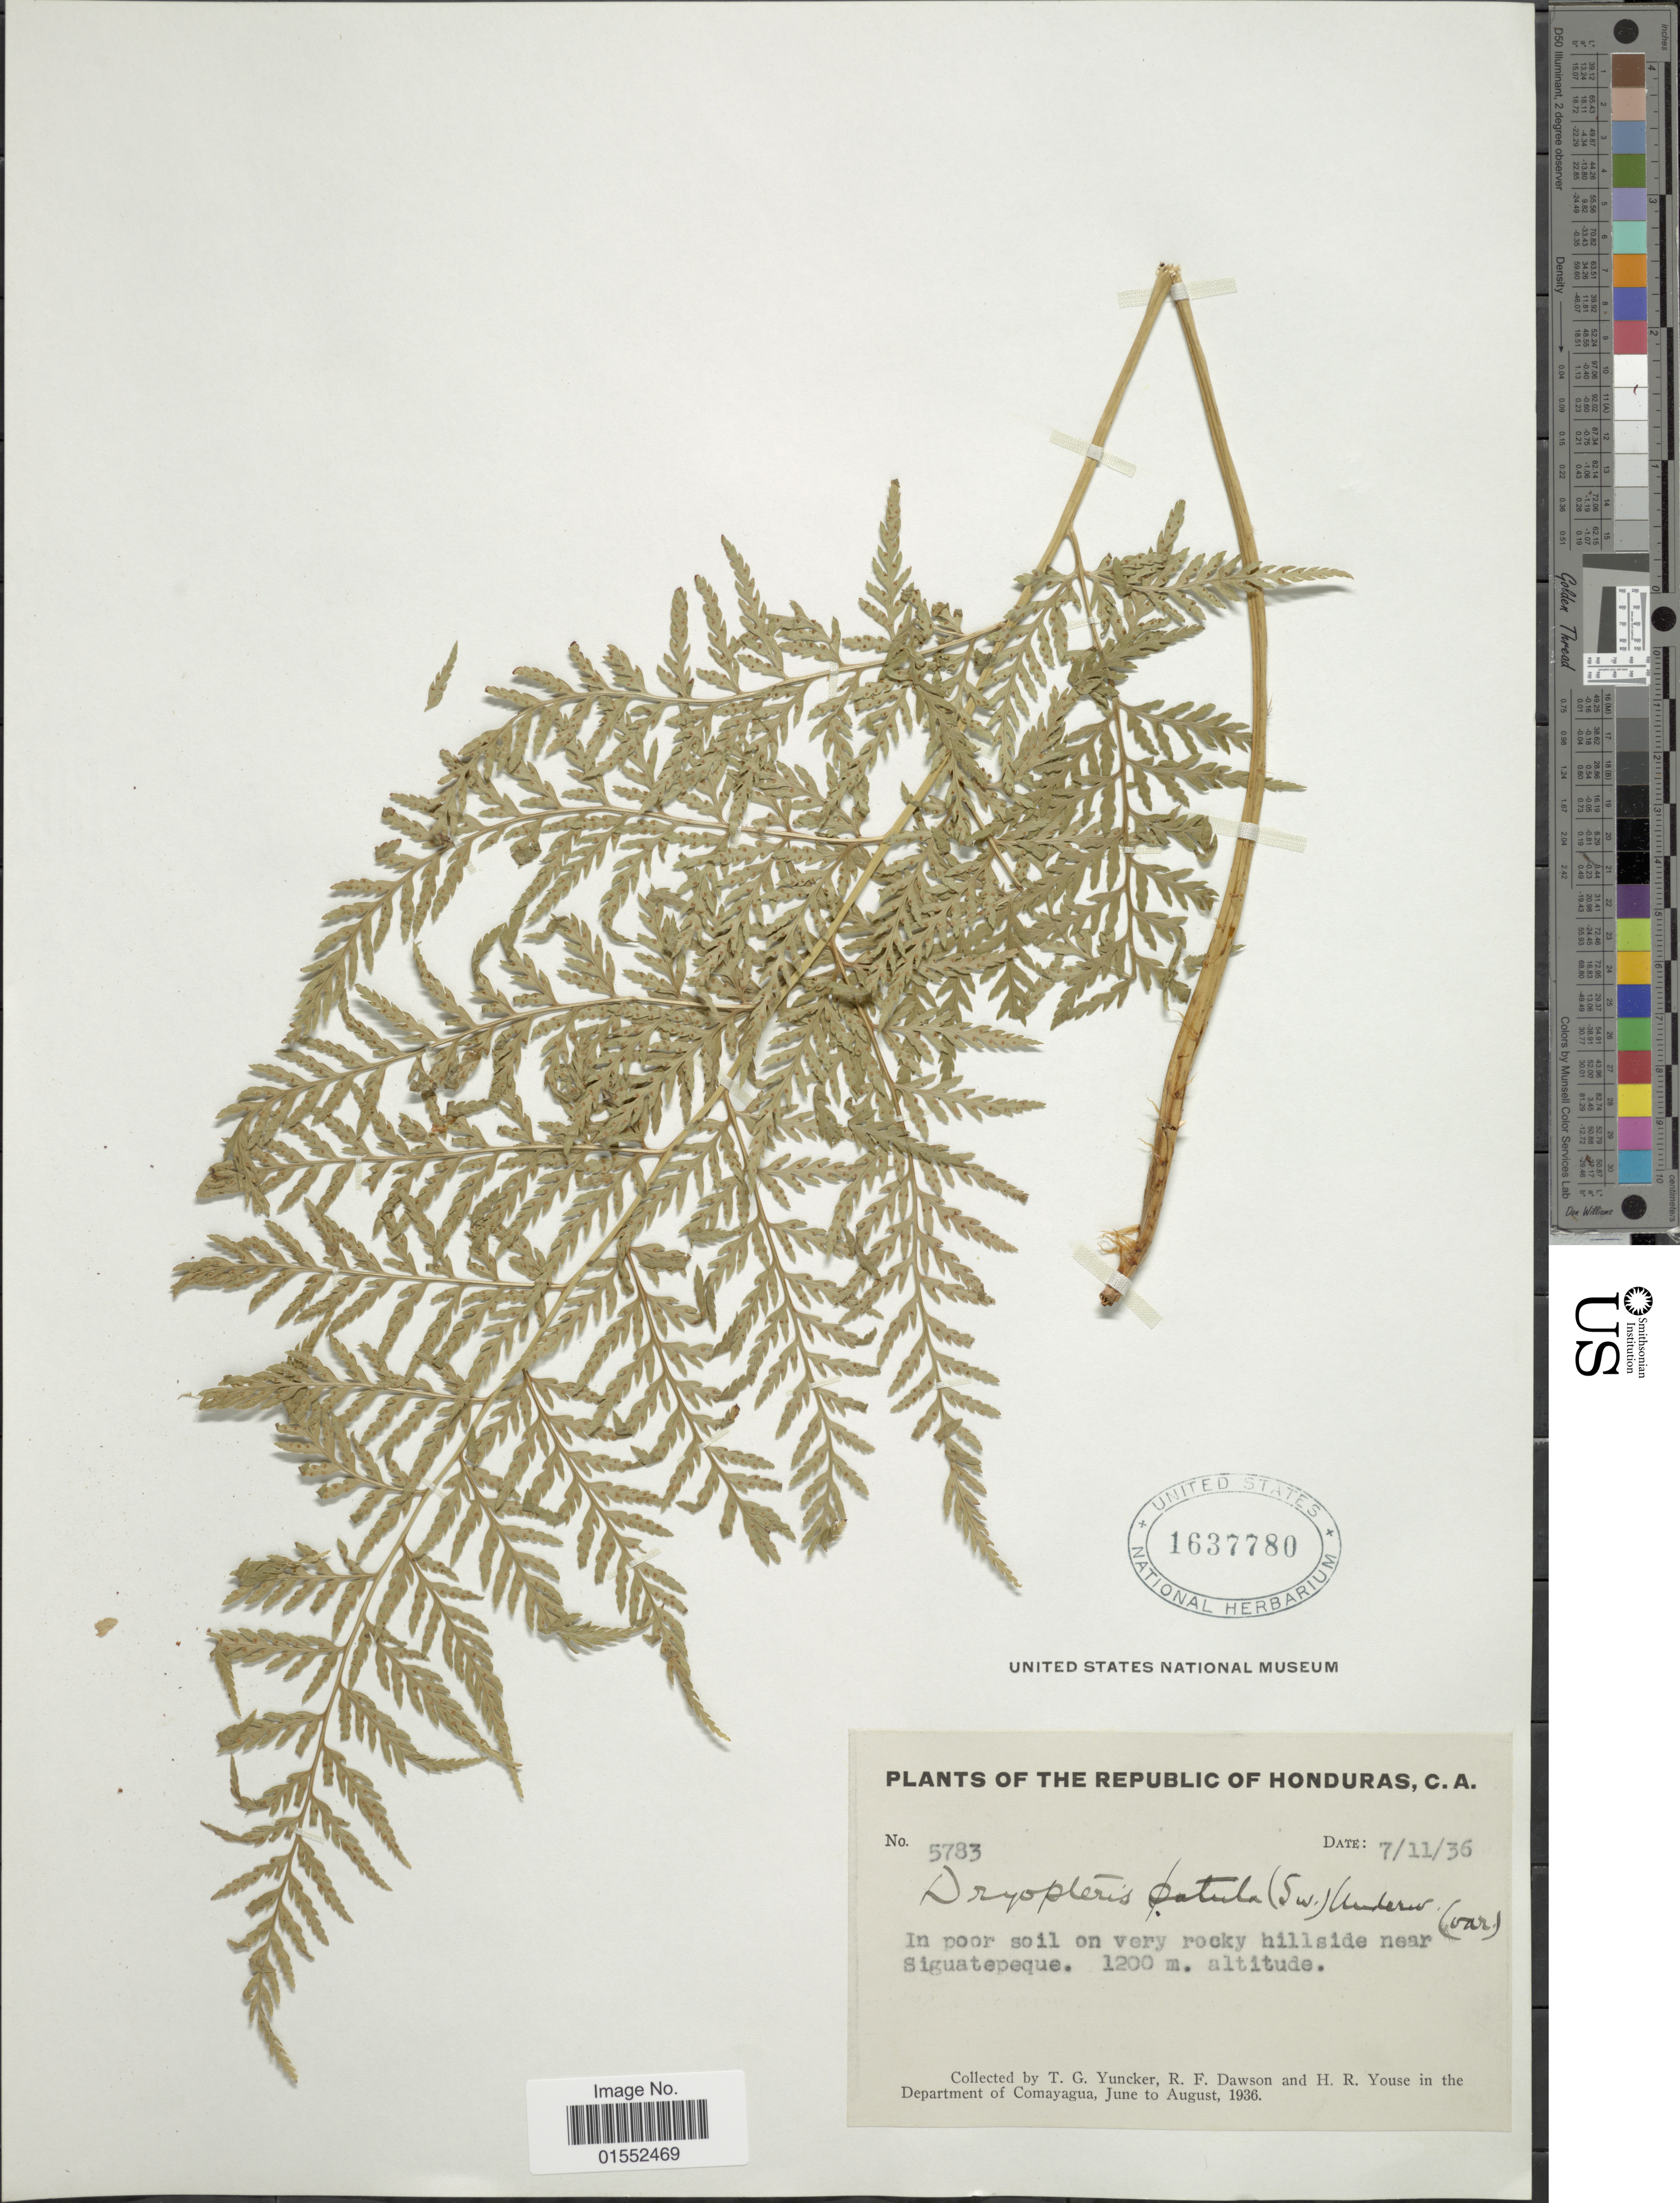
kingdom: Plantae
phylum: Tracheophyta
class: Polypodiopsida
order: Polypodiales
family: Dryopteridaceae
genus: Dryopteris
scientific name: Dryopteris patula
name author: (Sw.) Underw.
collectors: T. G. Yuncker, R. F. Dawson & H. Youse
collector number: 5783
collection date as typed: Transcribed d/m/y: 7/11/36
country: Honduras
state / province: Comayagua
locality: Republic of Honduras, C. A. In poor soil on very rocky hillside near Siguatepeque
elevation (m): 1200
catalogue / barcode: US 1637780